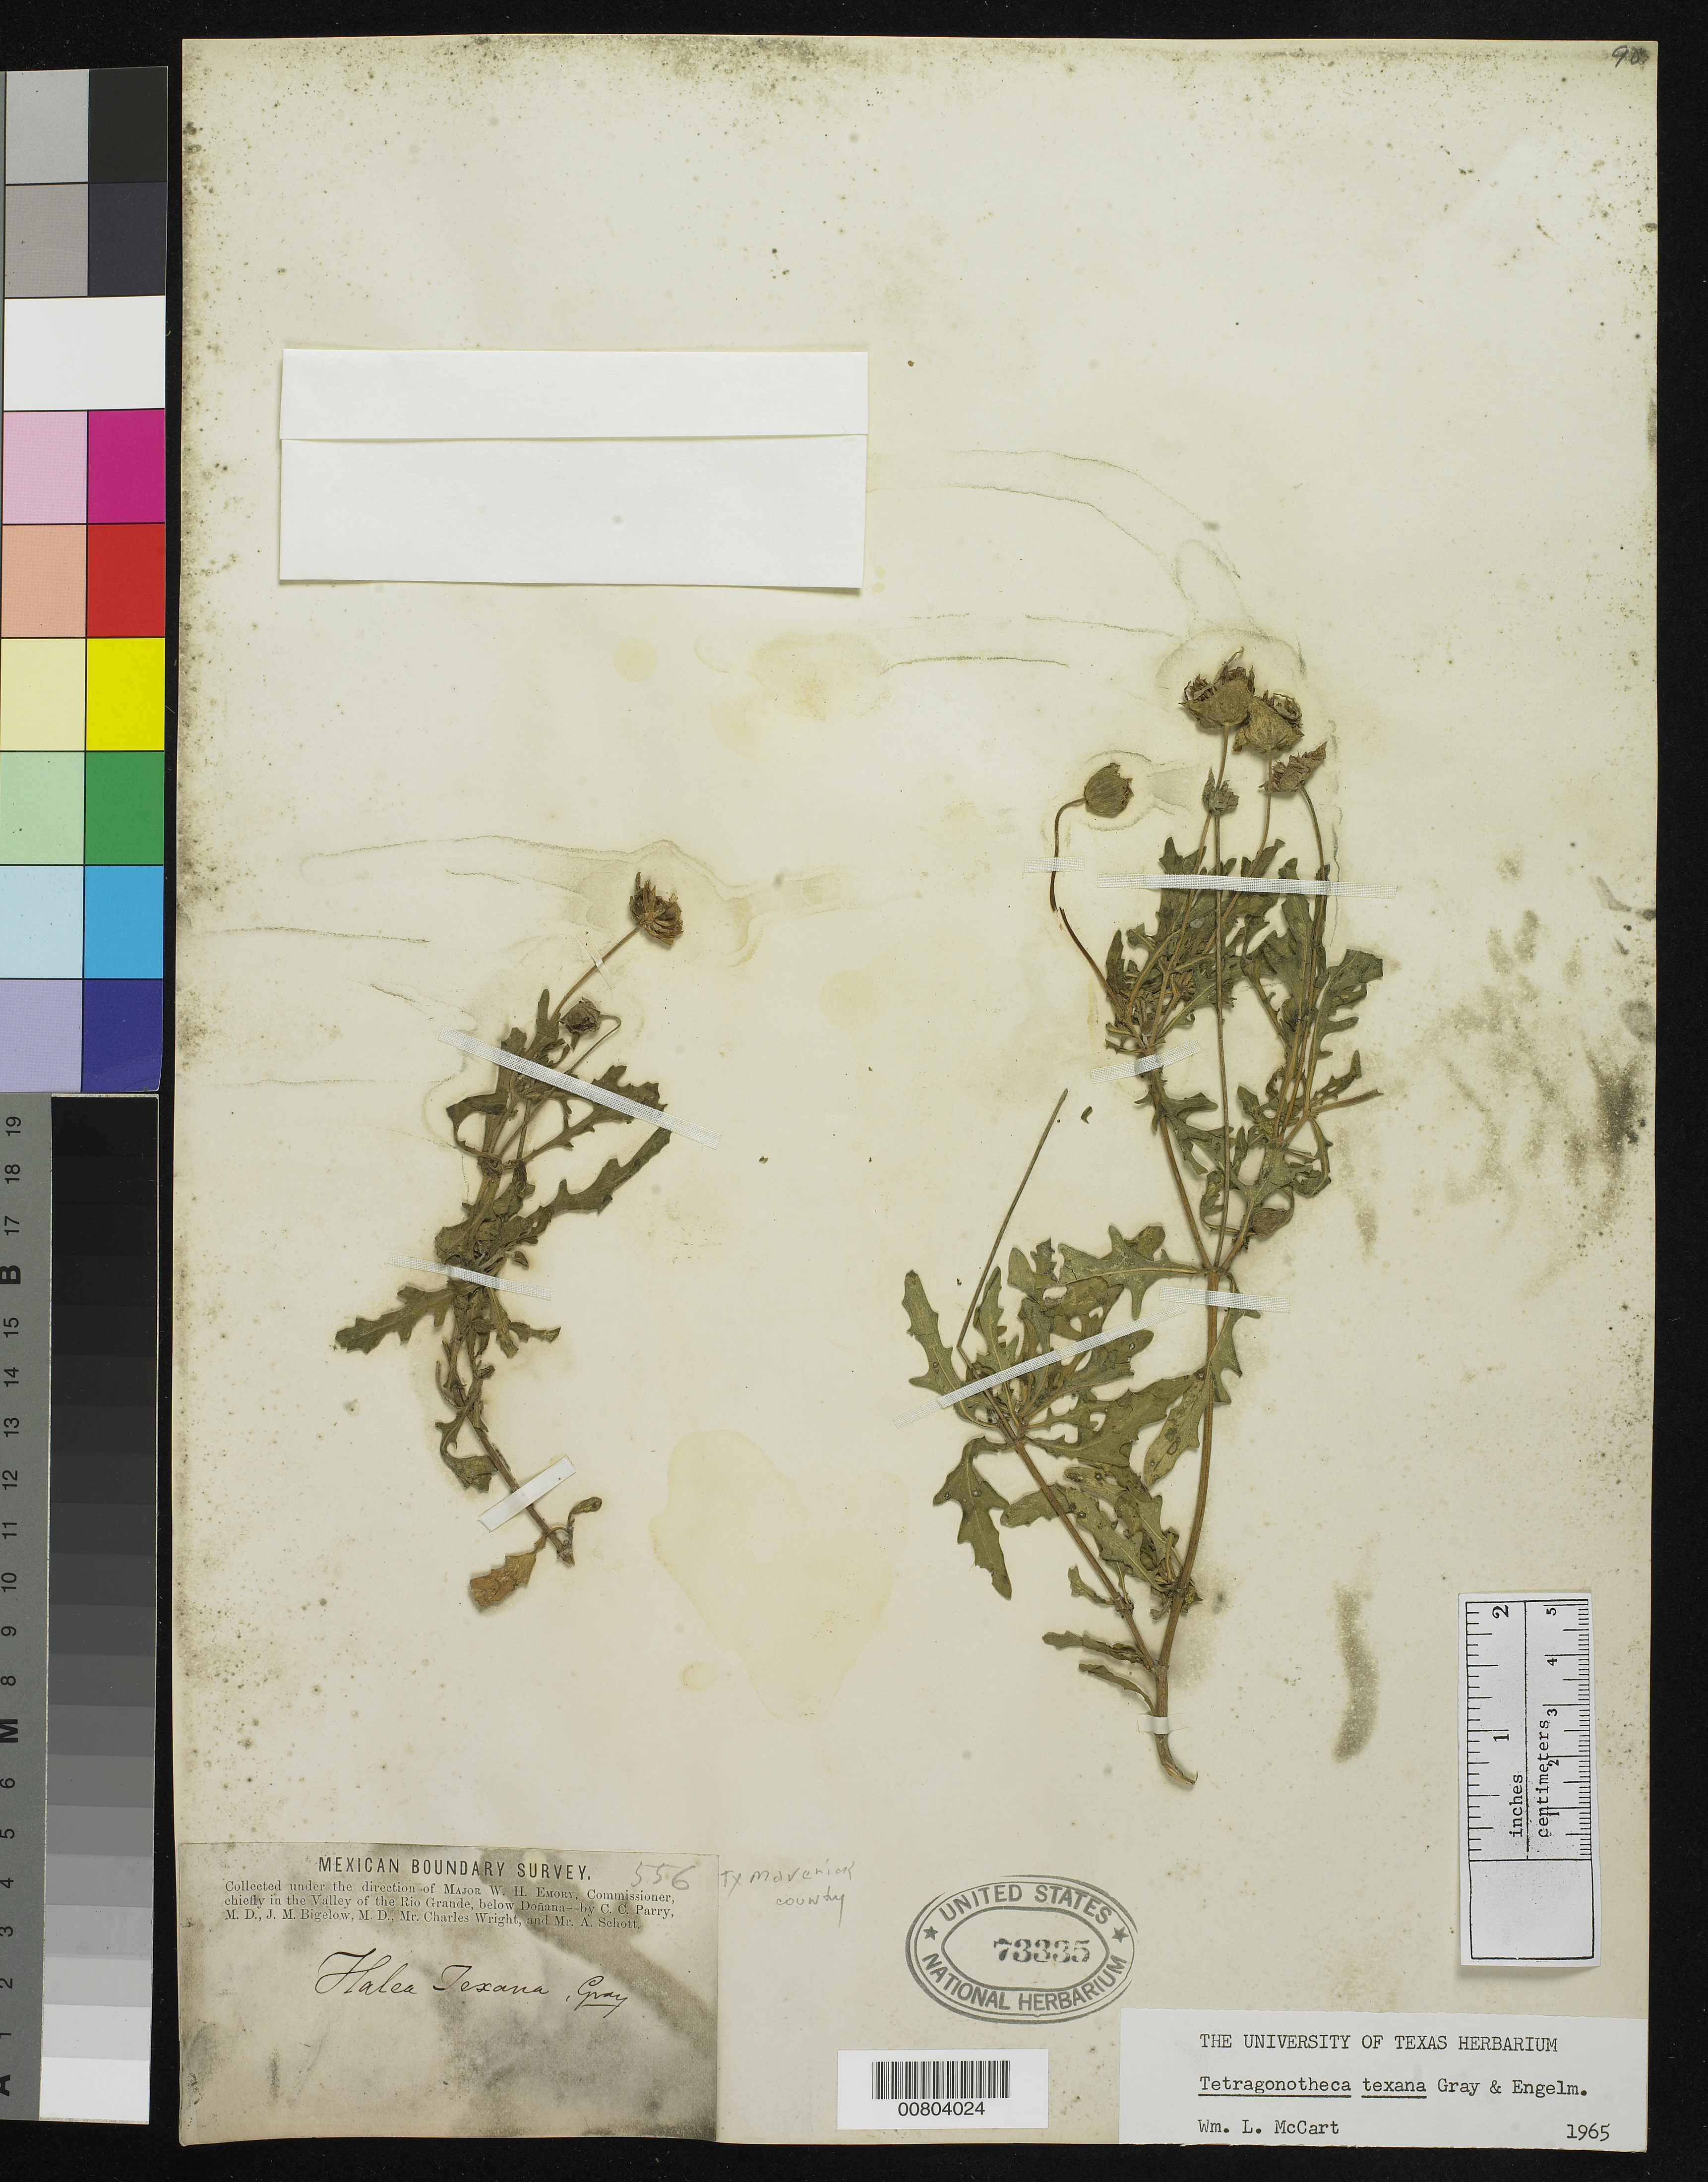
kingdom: Plantae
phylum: Tracheophyta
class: Magnoliopsida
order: Asterales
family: Asteraceae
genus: Tetragonotheca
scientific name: Tetragonotheca texana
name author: A. Gray & Engelm.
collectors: C. C. Parry, J. M. Bigelow, C. Wright & A. C. V. Schott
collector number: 556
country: United States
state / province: Texas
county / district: Maverick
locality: Texas.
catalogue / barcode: US 73335